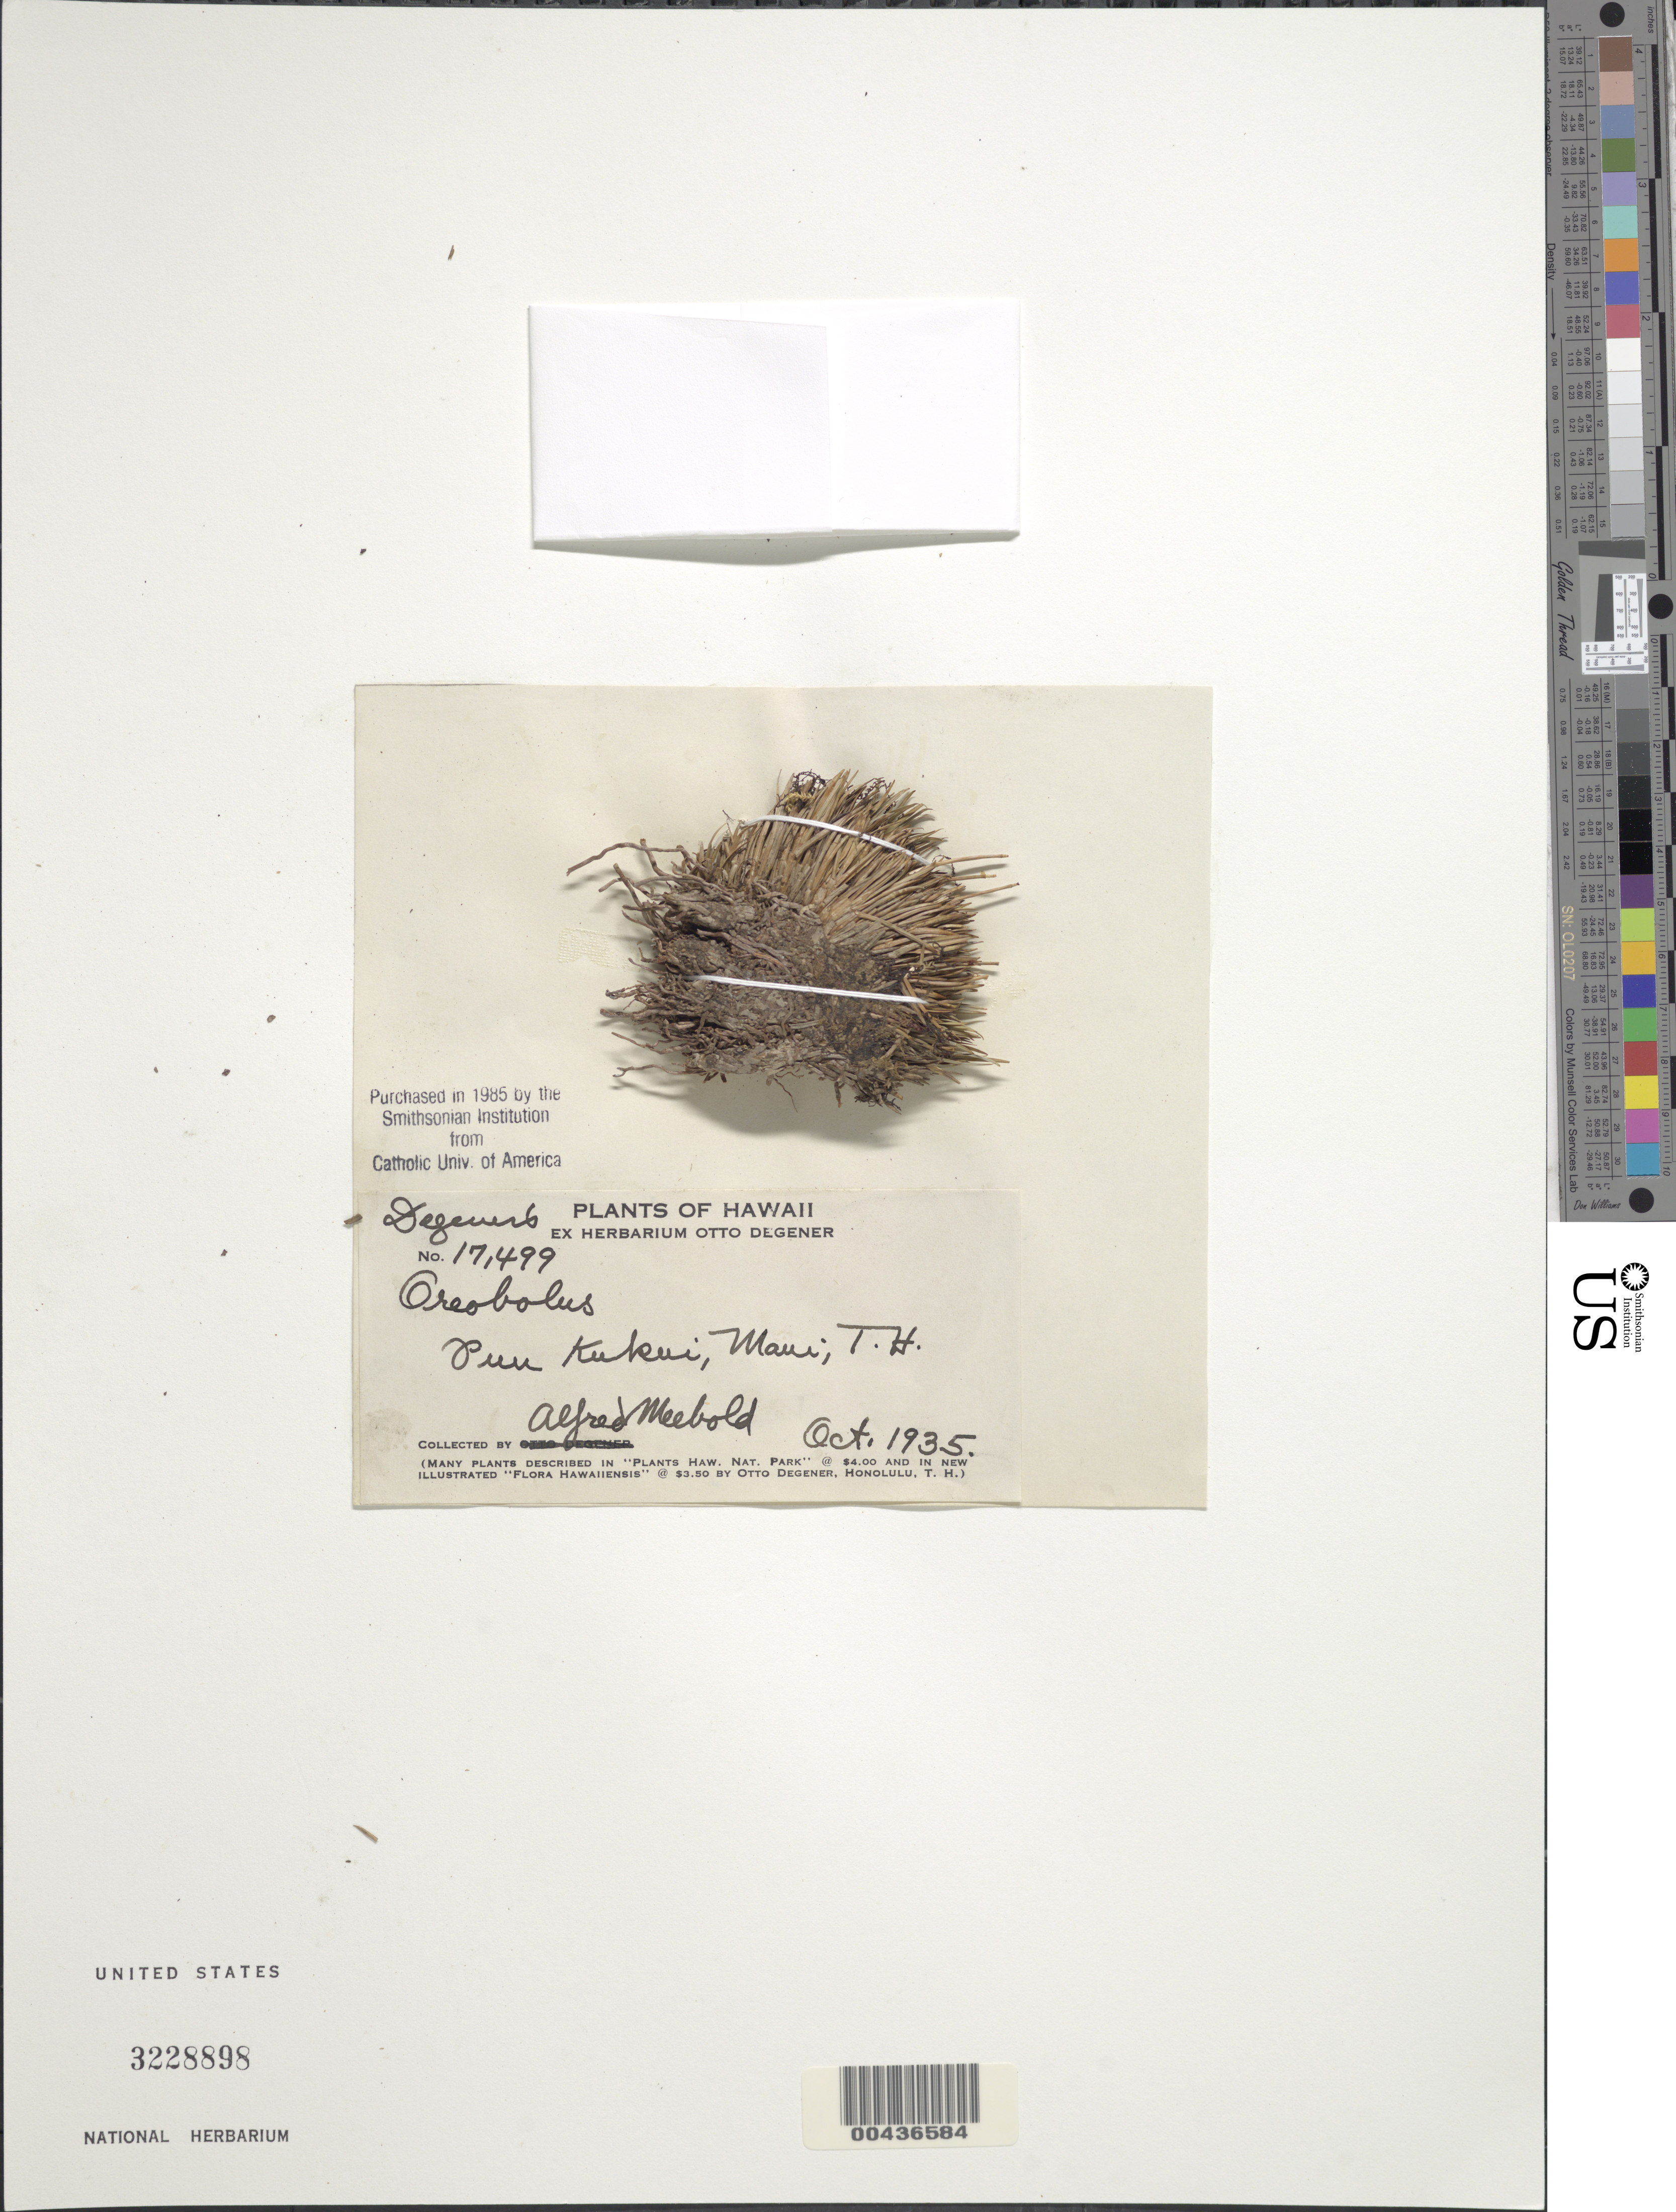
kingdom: Plantae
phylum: Tracheophyta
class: Liliopsida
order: Poales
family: Cyperaceae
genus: Oreobolus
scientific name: Oreobolus furcatus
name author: H. Mann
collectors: A. Meebold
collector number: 17499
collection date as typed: Oct 1935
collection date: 1935-10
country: United States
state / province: Hawaii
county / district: Maui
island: Maui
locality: Puu Kukui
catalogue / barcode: US 3228898